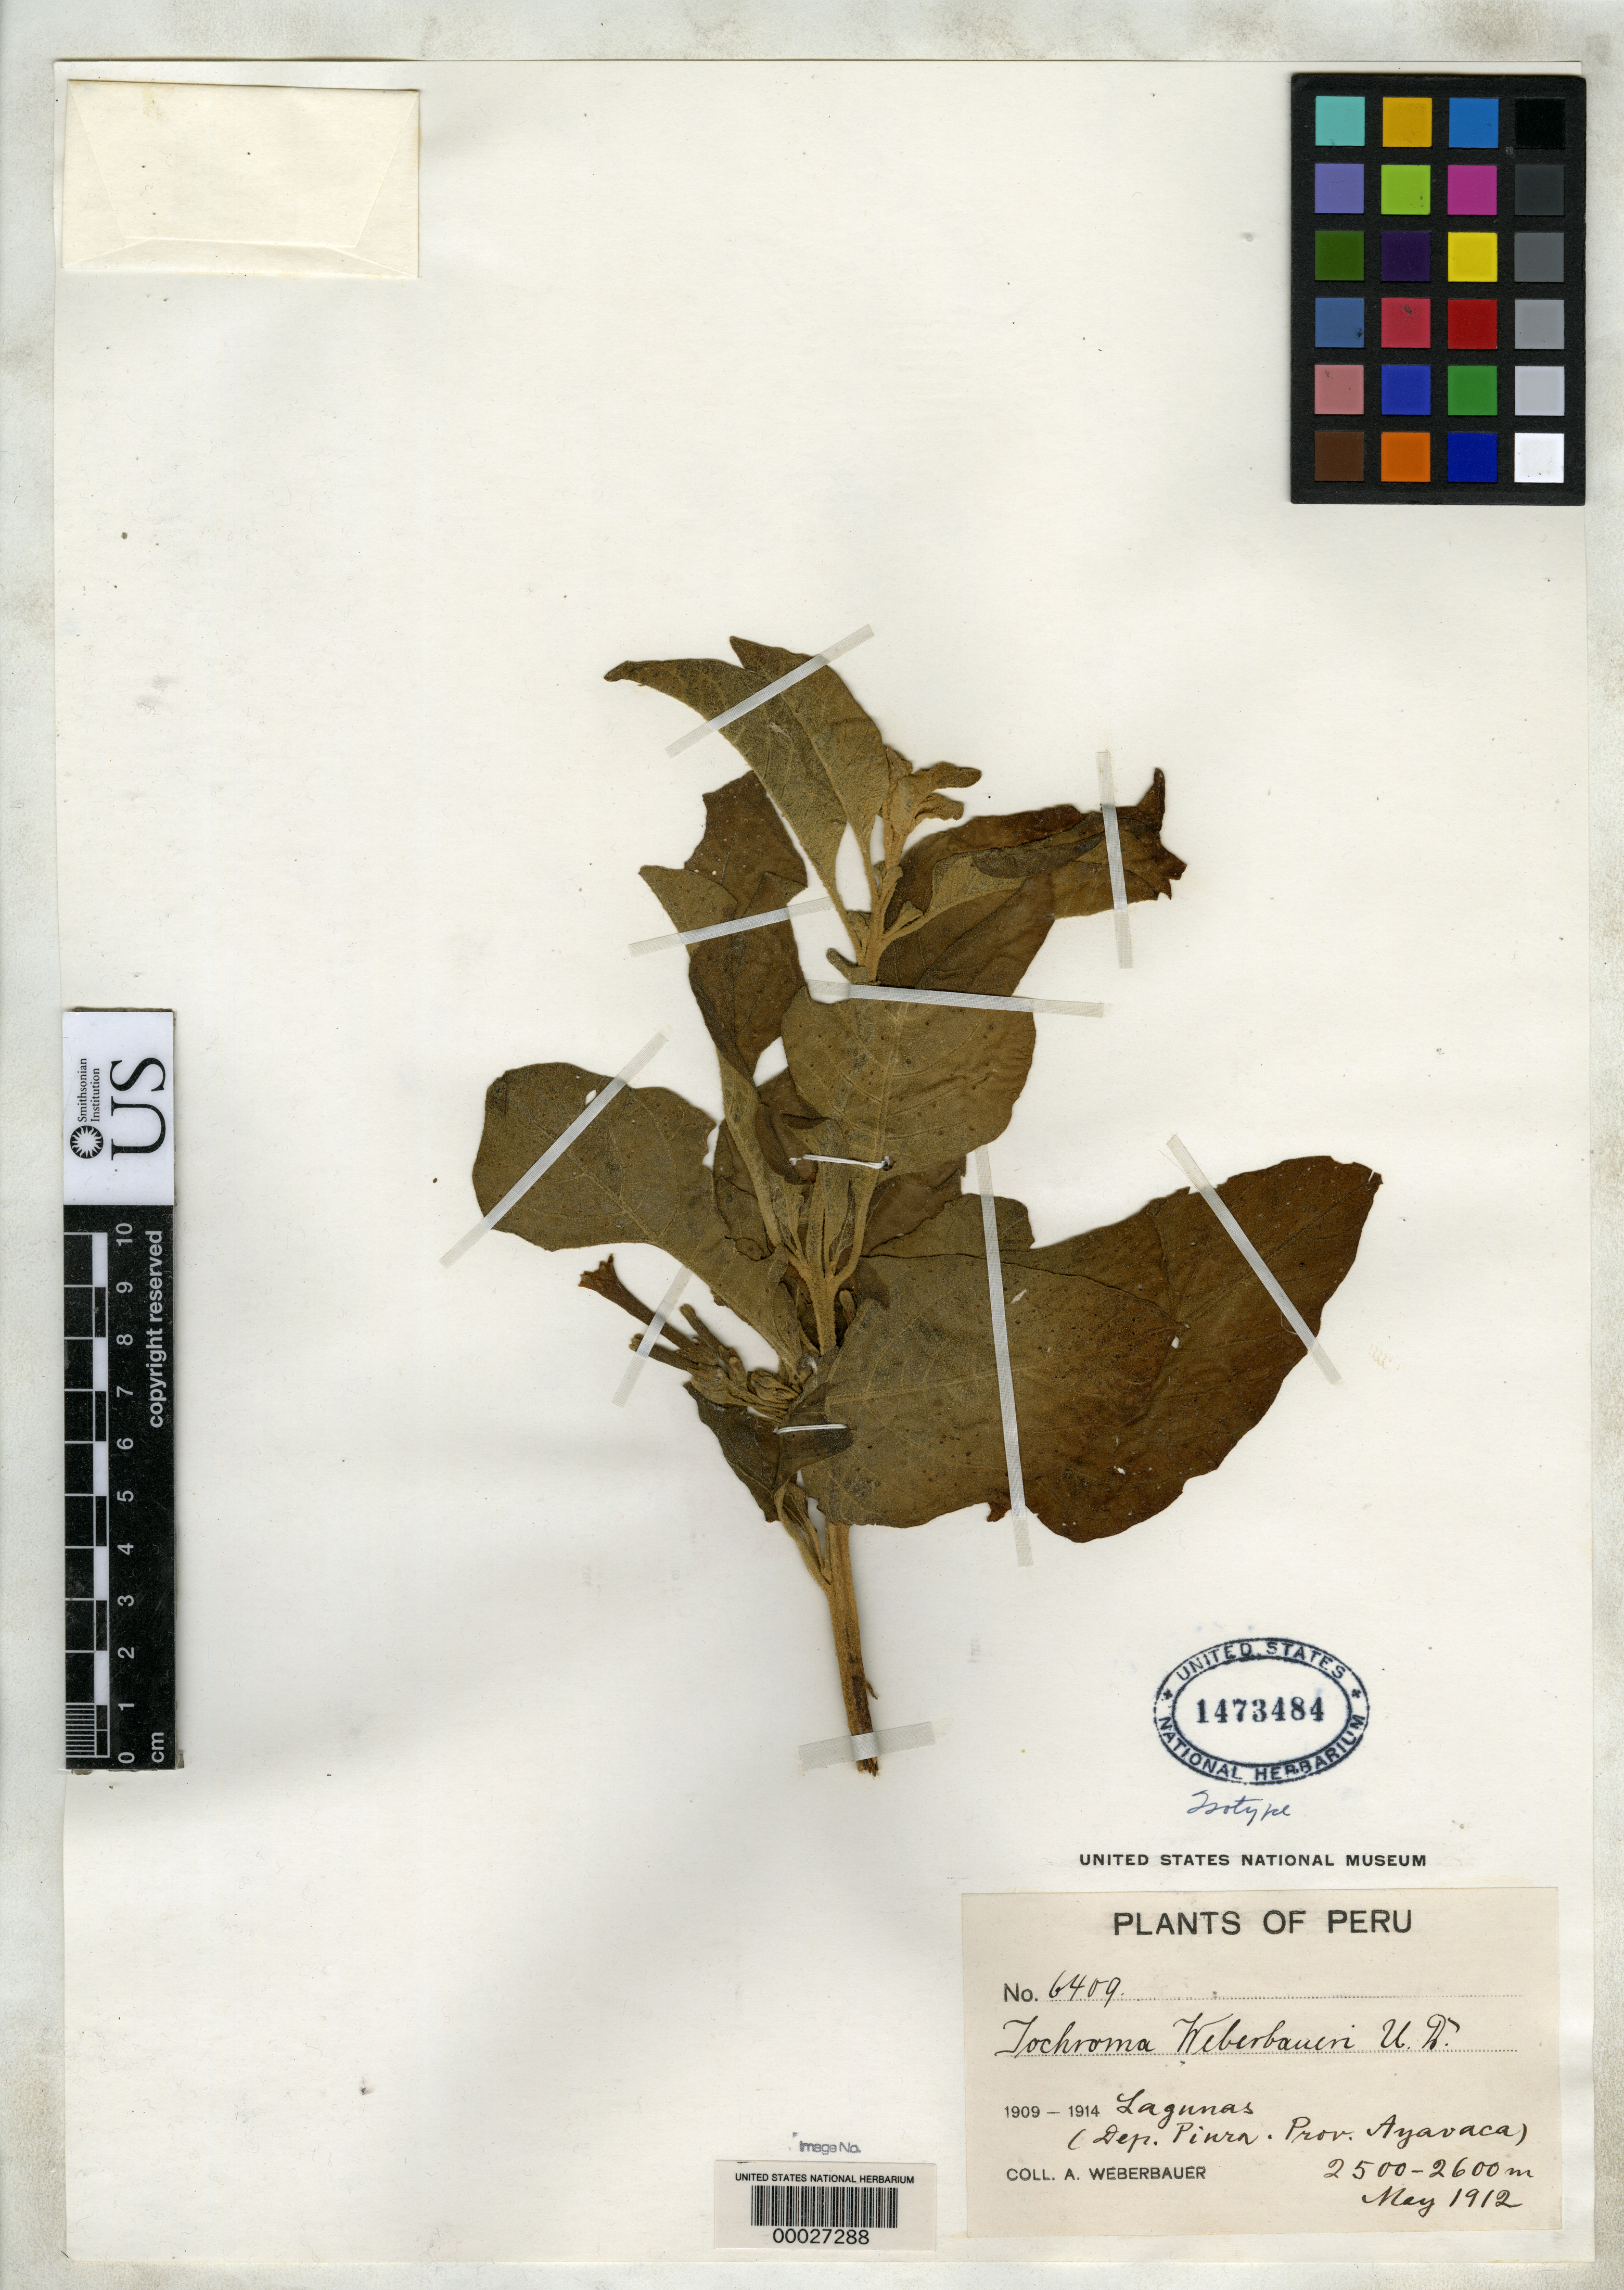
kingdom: Plantae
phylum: Tracheophyta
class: Magnoliopsida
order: Solanales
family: Solanaceae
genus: Iochroma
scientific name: Iochroma weberbaueri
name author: Dammer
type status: Isotype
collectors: A. Weberbauer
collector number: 6409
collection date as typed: May 1912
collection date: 1912-05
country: Peru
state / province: Piura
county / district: Ayabaca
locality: Lagunas.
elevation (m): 2500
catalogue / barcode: US 1473484